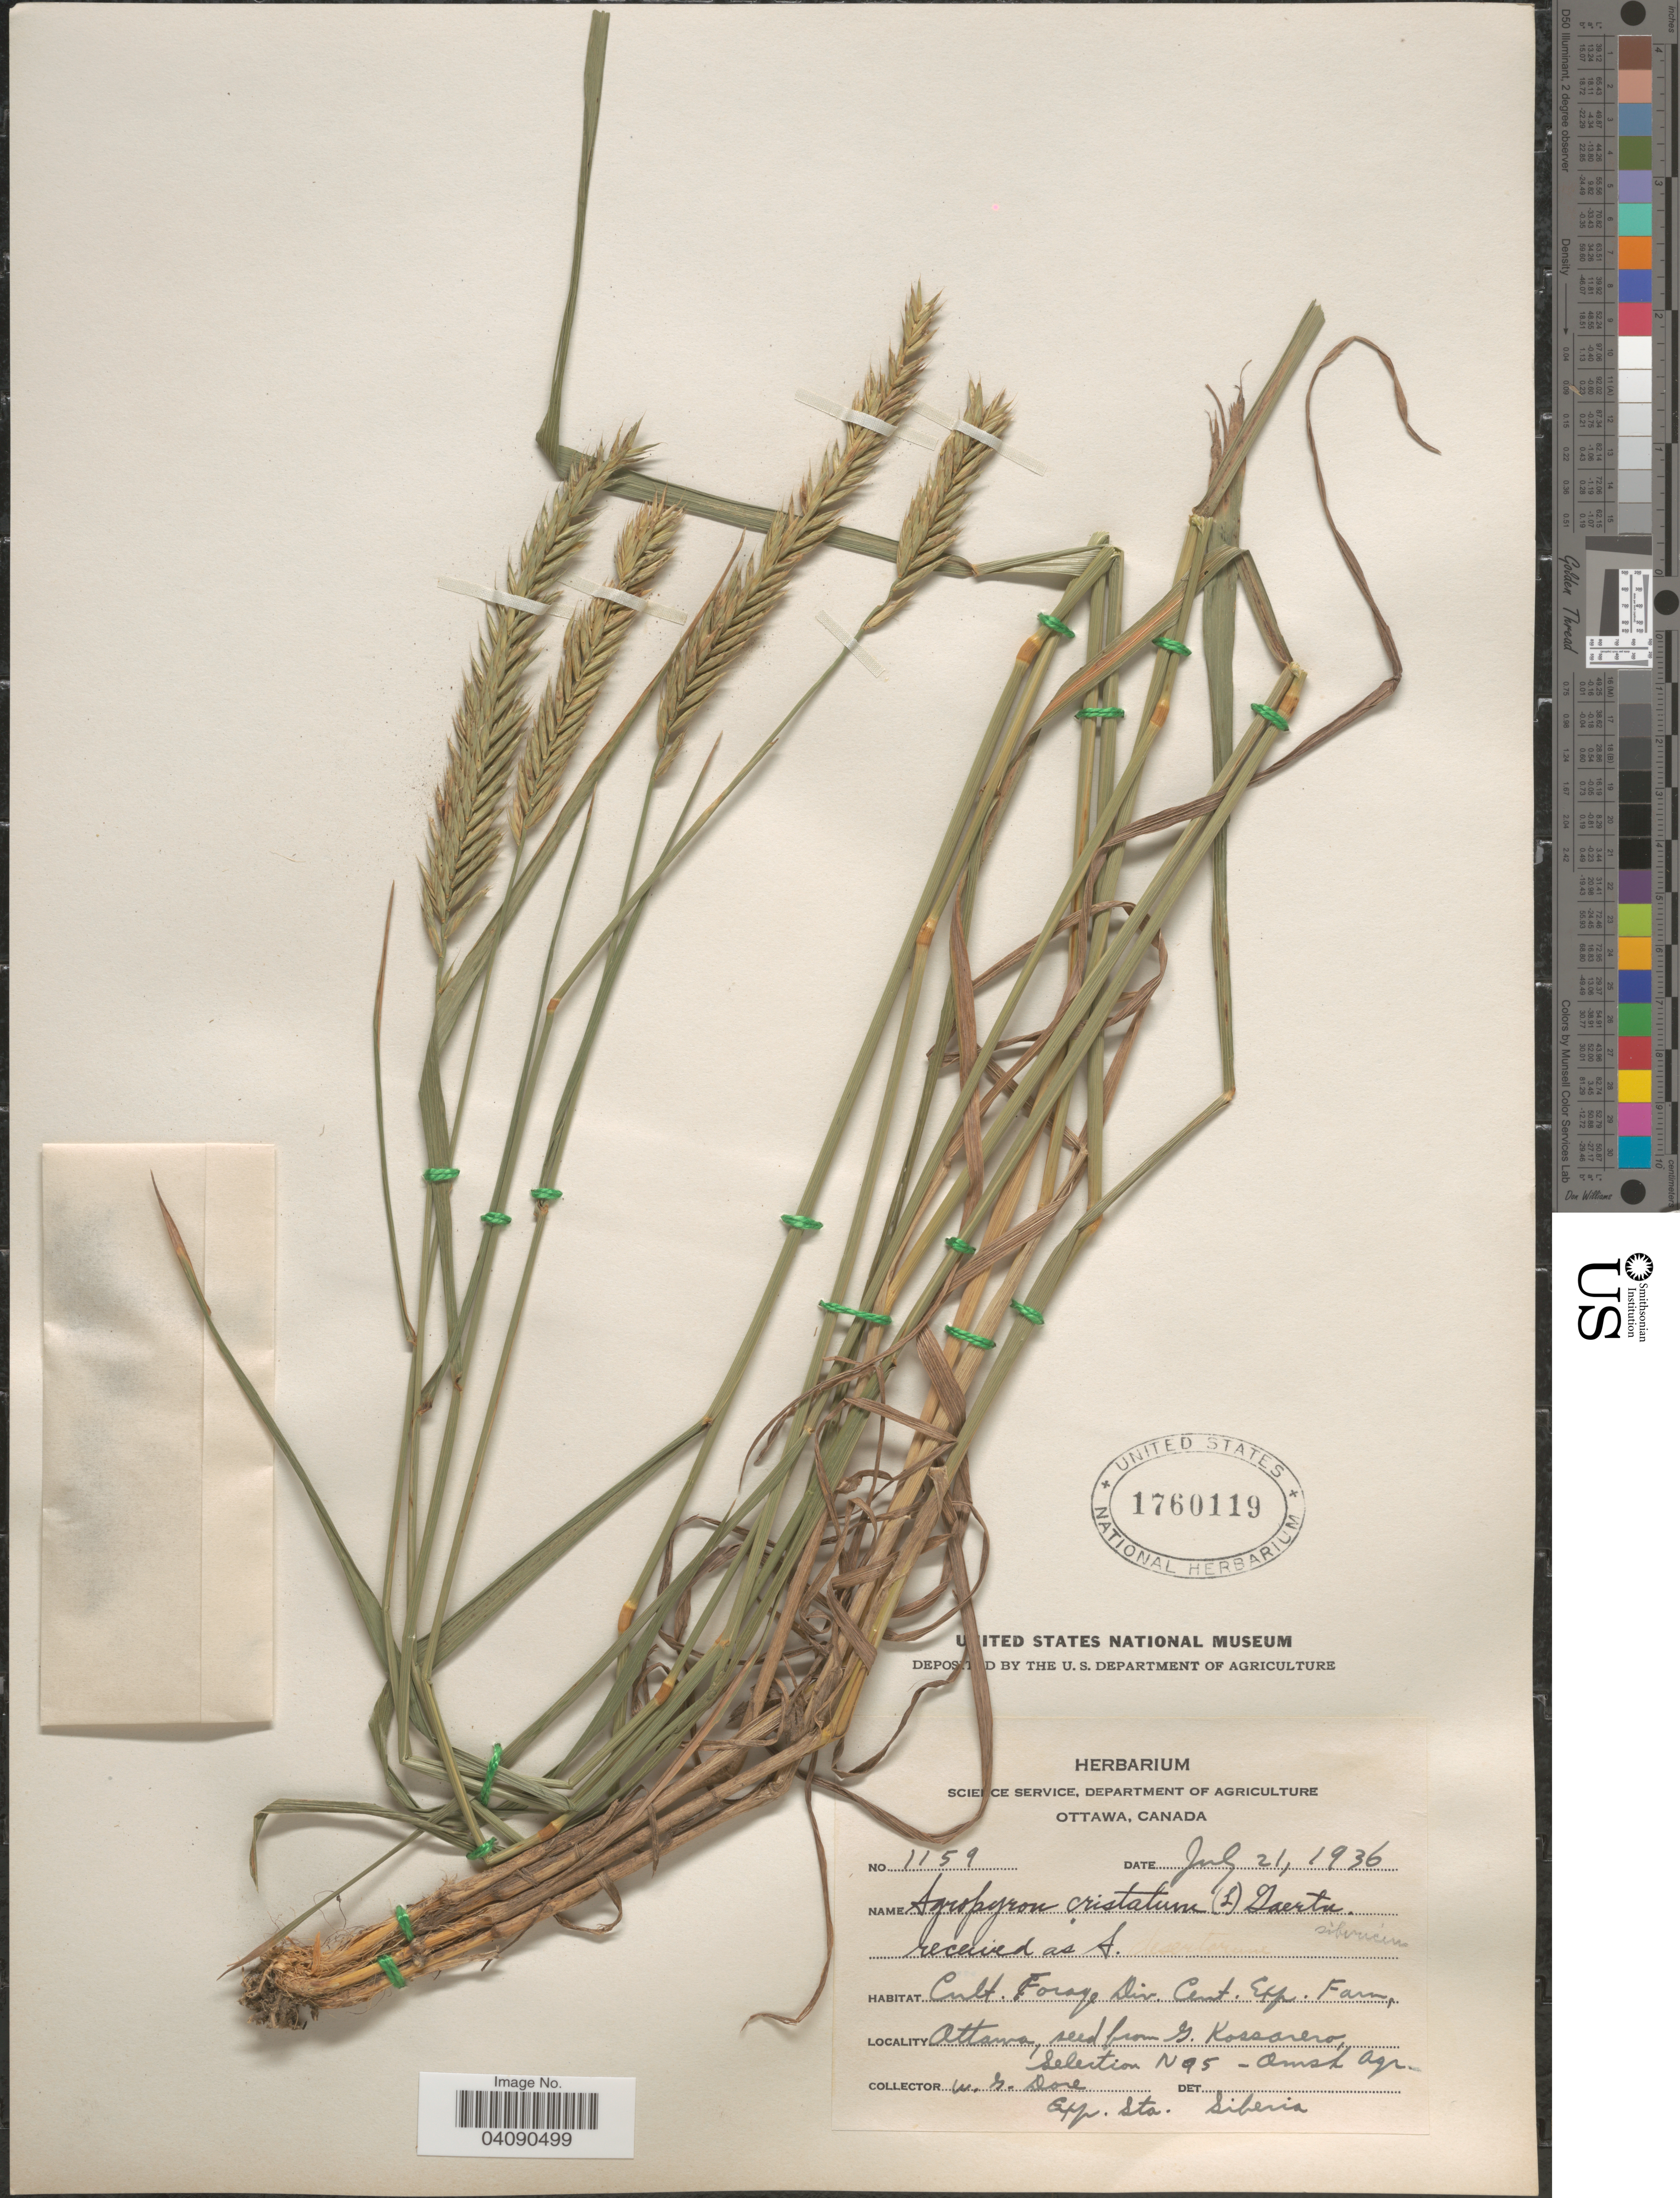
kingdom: Plantae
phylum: Tracheophyta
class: Liliopsida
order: Poales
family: Poaceae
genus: Agropyron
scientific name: Agropyron sp.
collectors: W. Dore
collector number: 1159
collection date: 1936-07-21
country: Canada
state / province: Ontario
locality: Cult. Forage Div. Cent. Exp. Farm, Ottawa.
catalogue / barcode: US 1760119